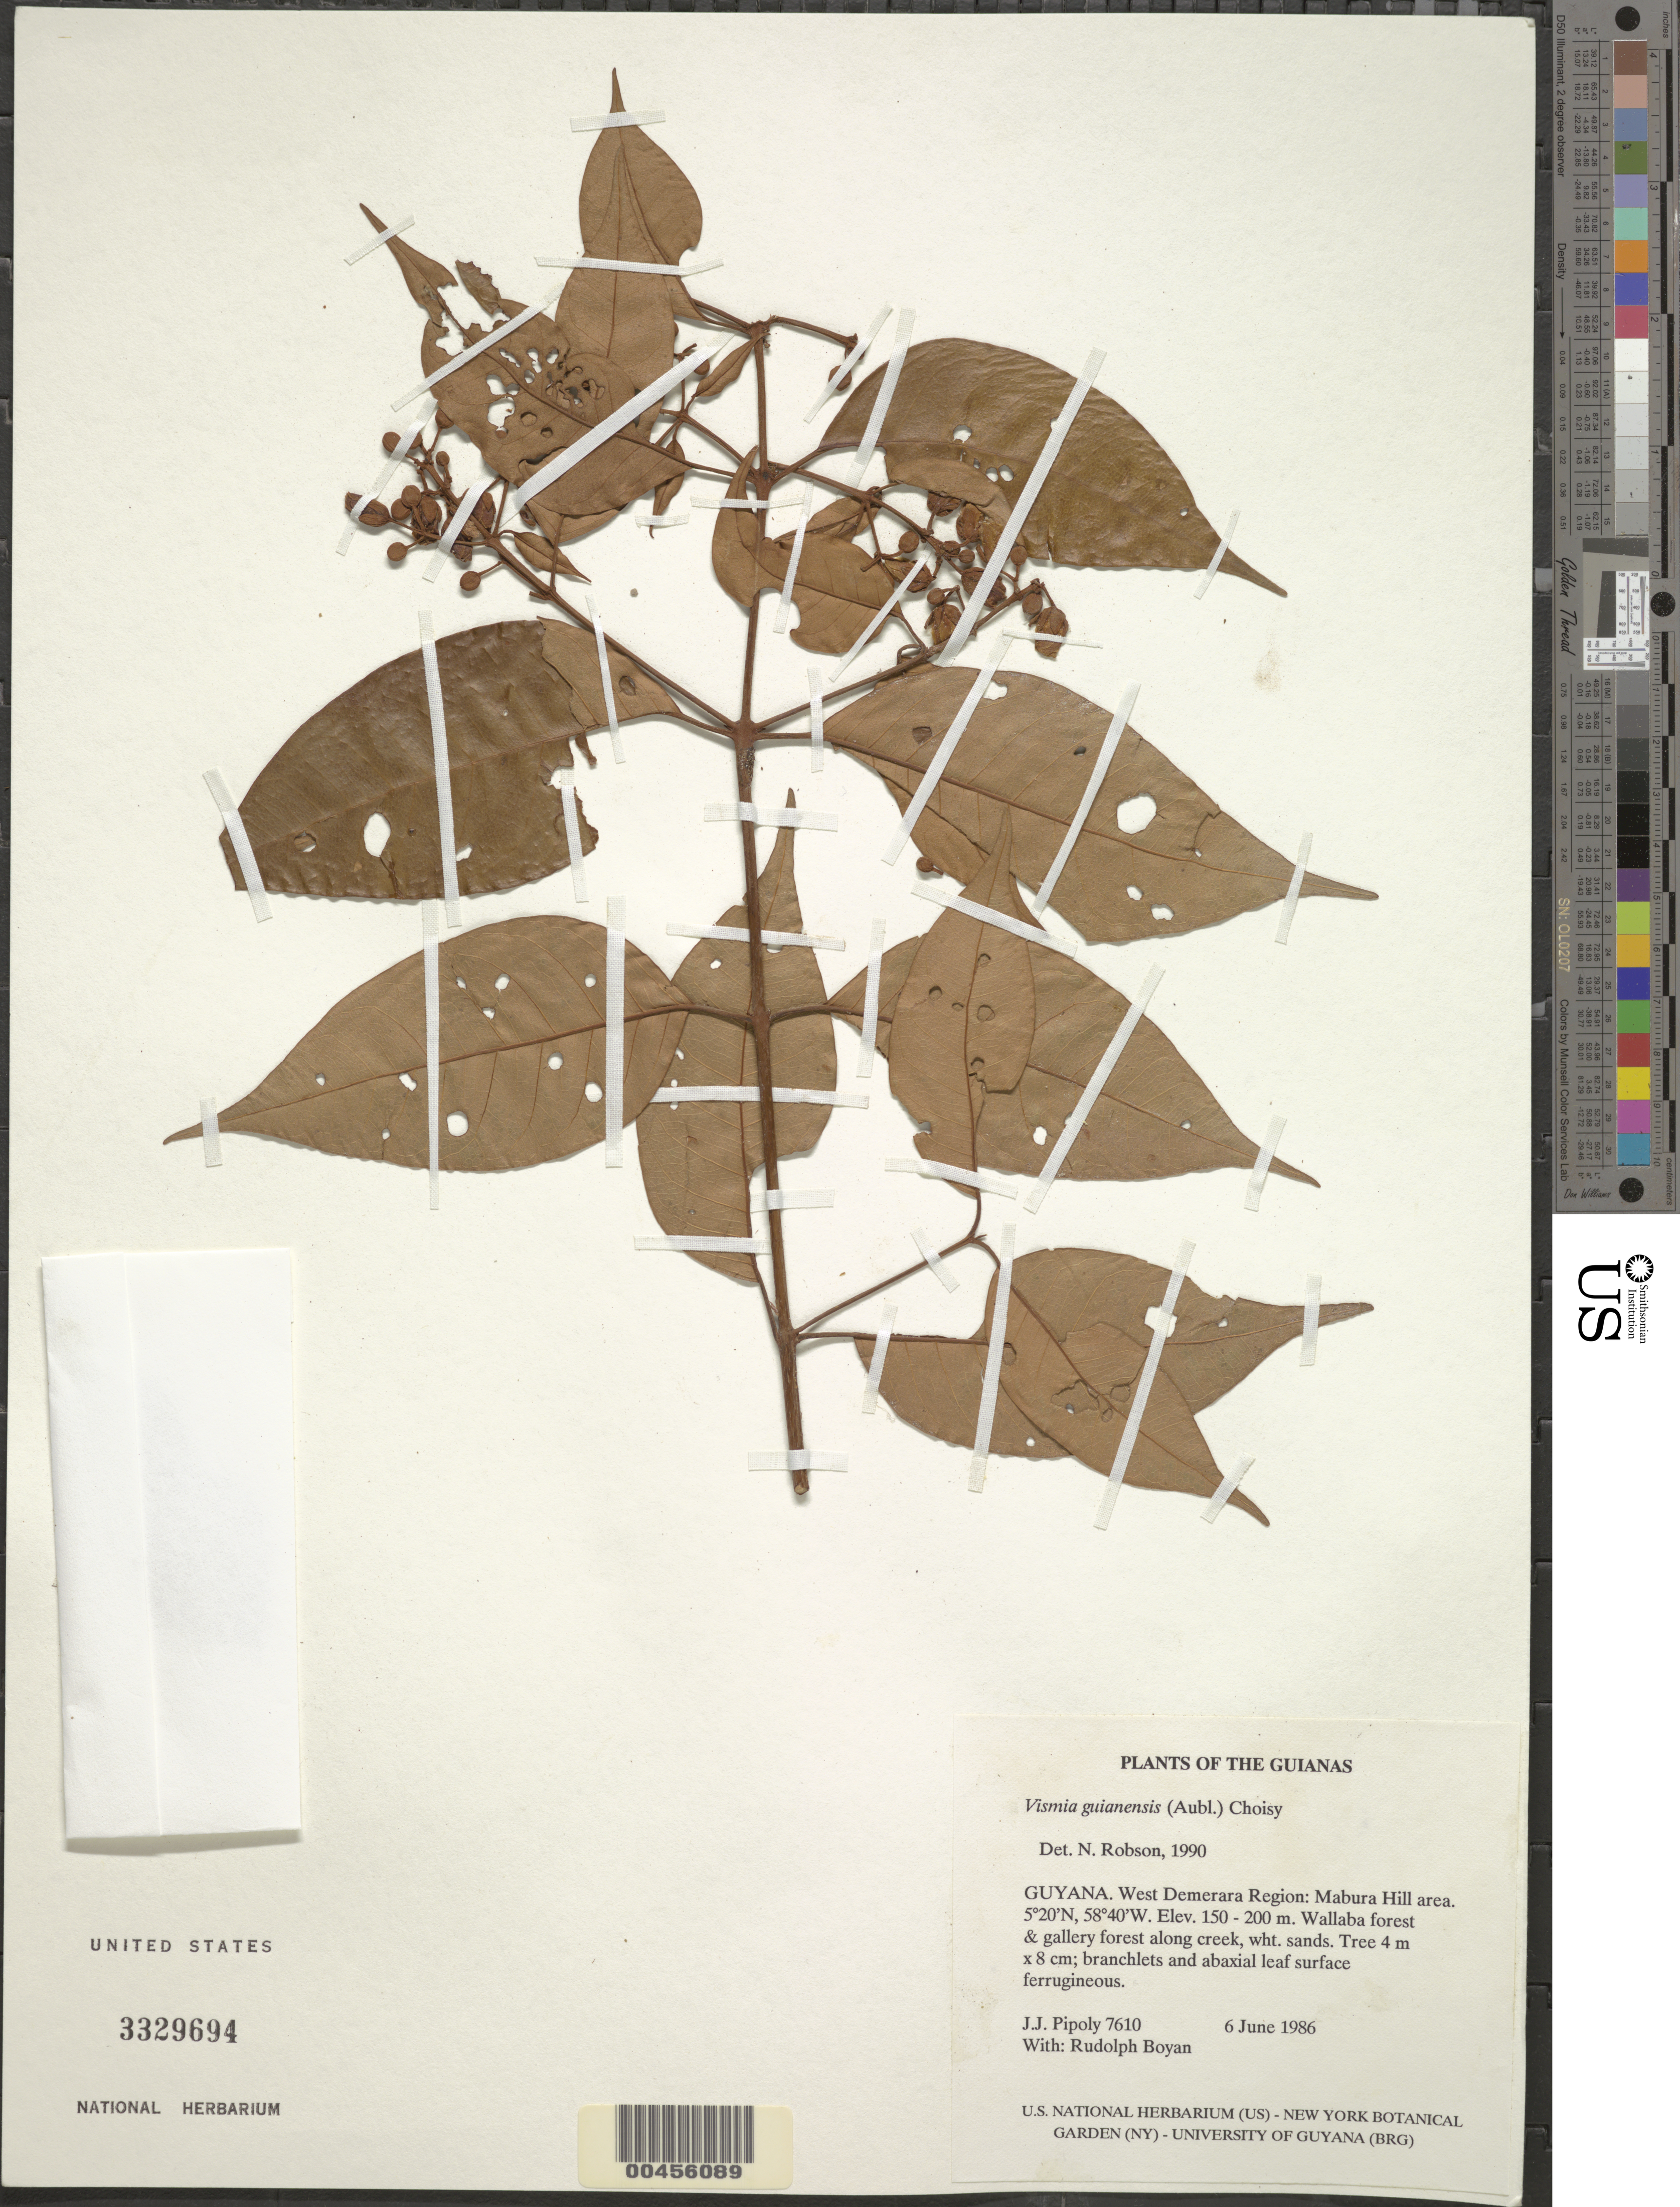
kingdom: Plantae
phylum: Tracheophyta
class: Magnoliopsida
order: Malpighiales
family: Hypericaceae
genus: Vismia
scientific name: Vismia guianensis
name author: (Aubl.) Pers.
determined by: Robson, Norman K. B.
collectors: J. J. Pipoly & R. Boyan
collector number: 7610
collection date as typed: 6 June 1986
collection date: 1986-06-06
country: Guyana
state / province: U. Demerara-Berbice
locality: Mabura Hill area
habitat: Wallaba forest & gallery forest along creek, white sands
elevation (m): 150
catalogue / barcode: US 3329694